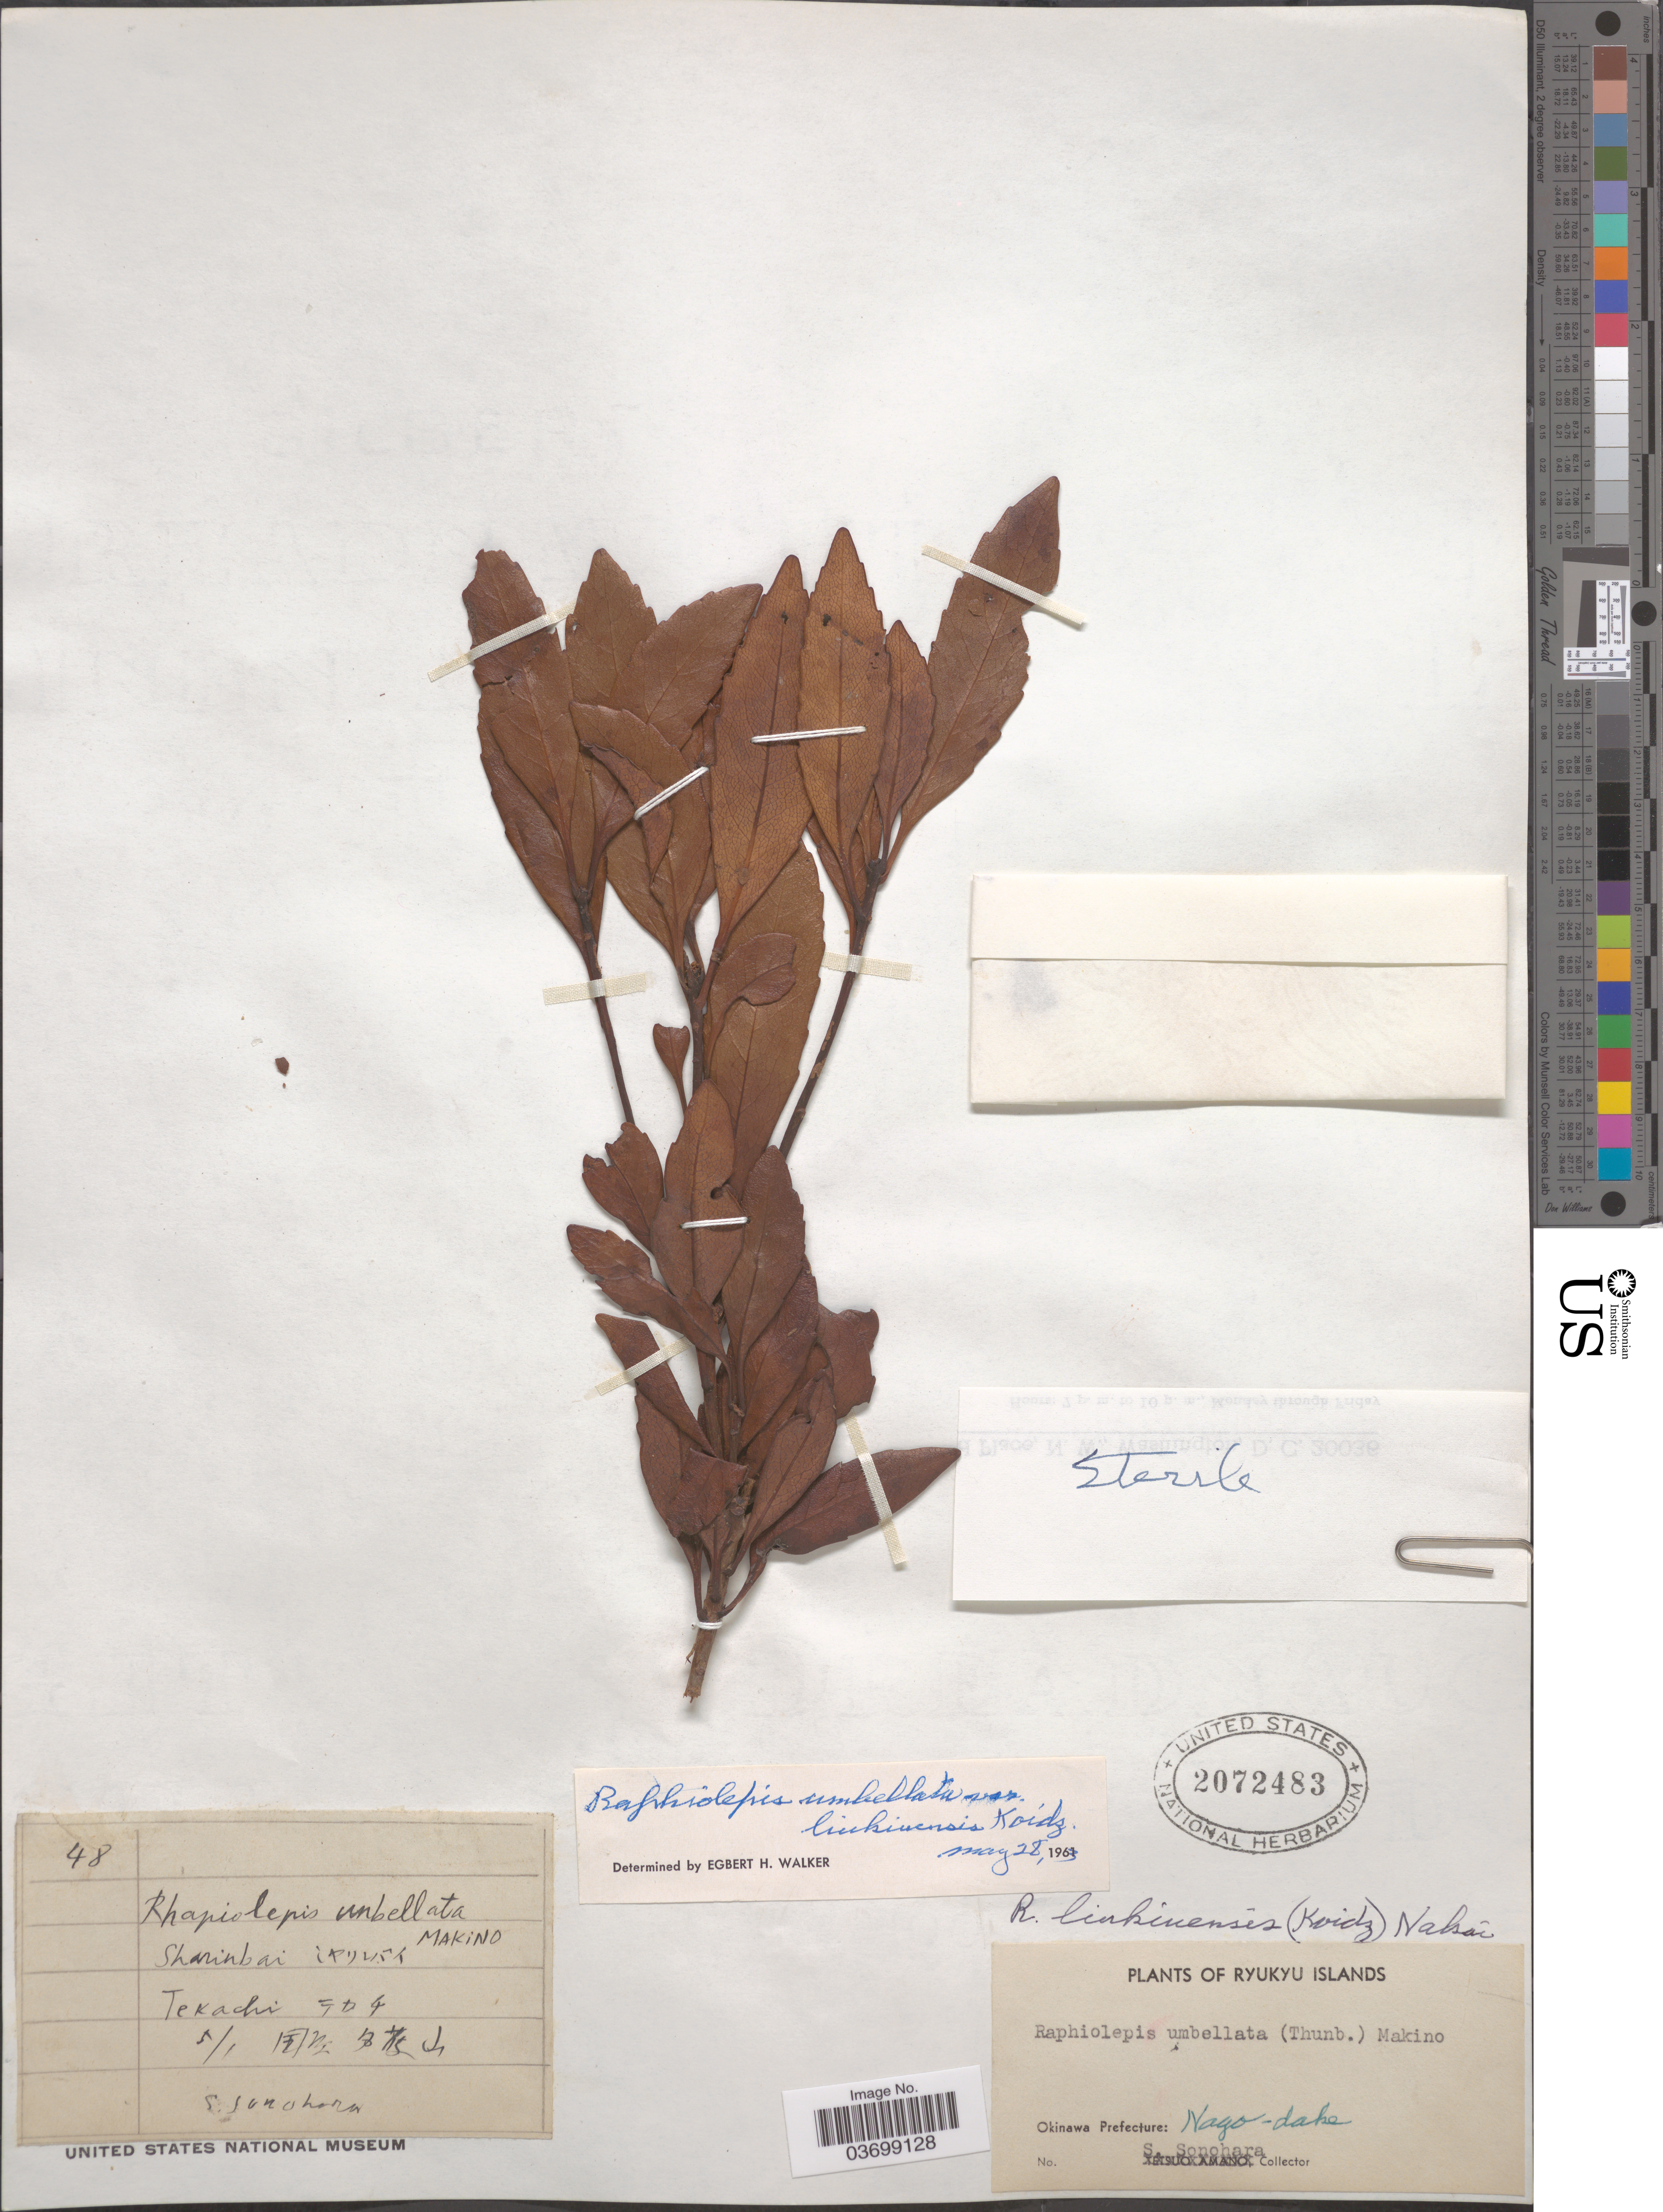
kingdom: Plantae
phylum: Tracheophyta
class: Magnoliopsida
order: Rosales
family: Rosaceae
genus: Rhaphiolepis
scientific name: Rhaphiolepis umbellata var. liukiuensis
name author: Koidz.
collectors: S. Sonohara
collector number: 48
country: Japan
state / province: Okinawa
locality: Tekachi X. Ryukyu Islands. Okinawa Prefecture: Nago-dake.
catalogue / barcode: US 2072483